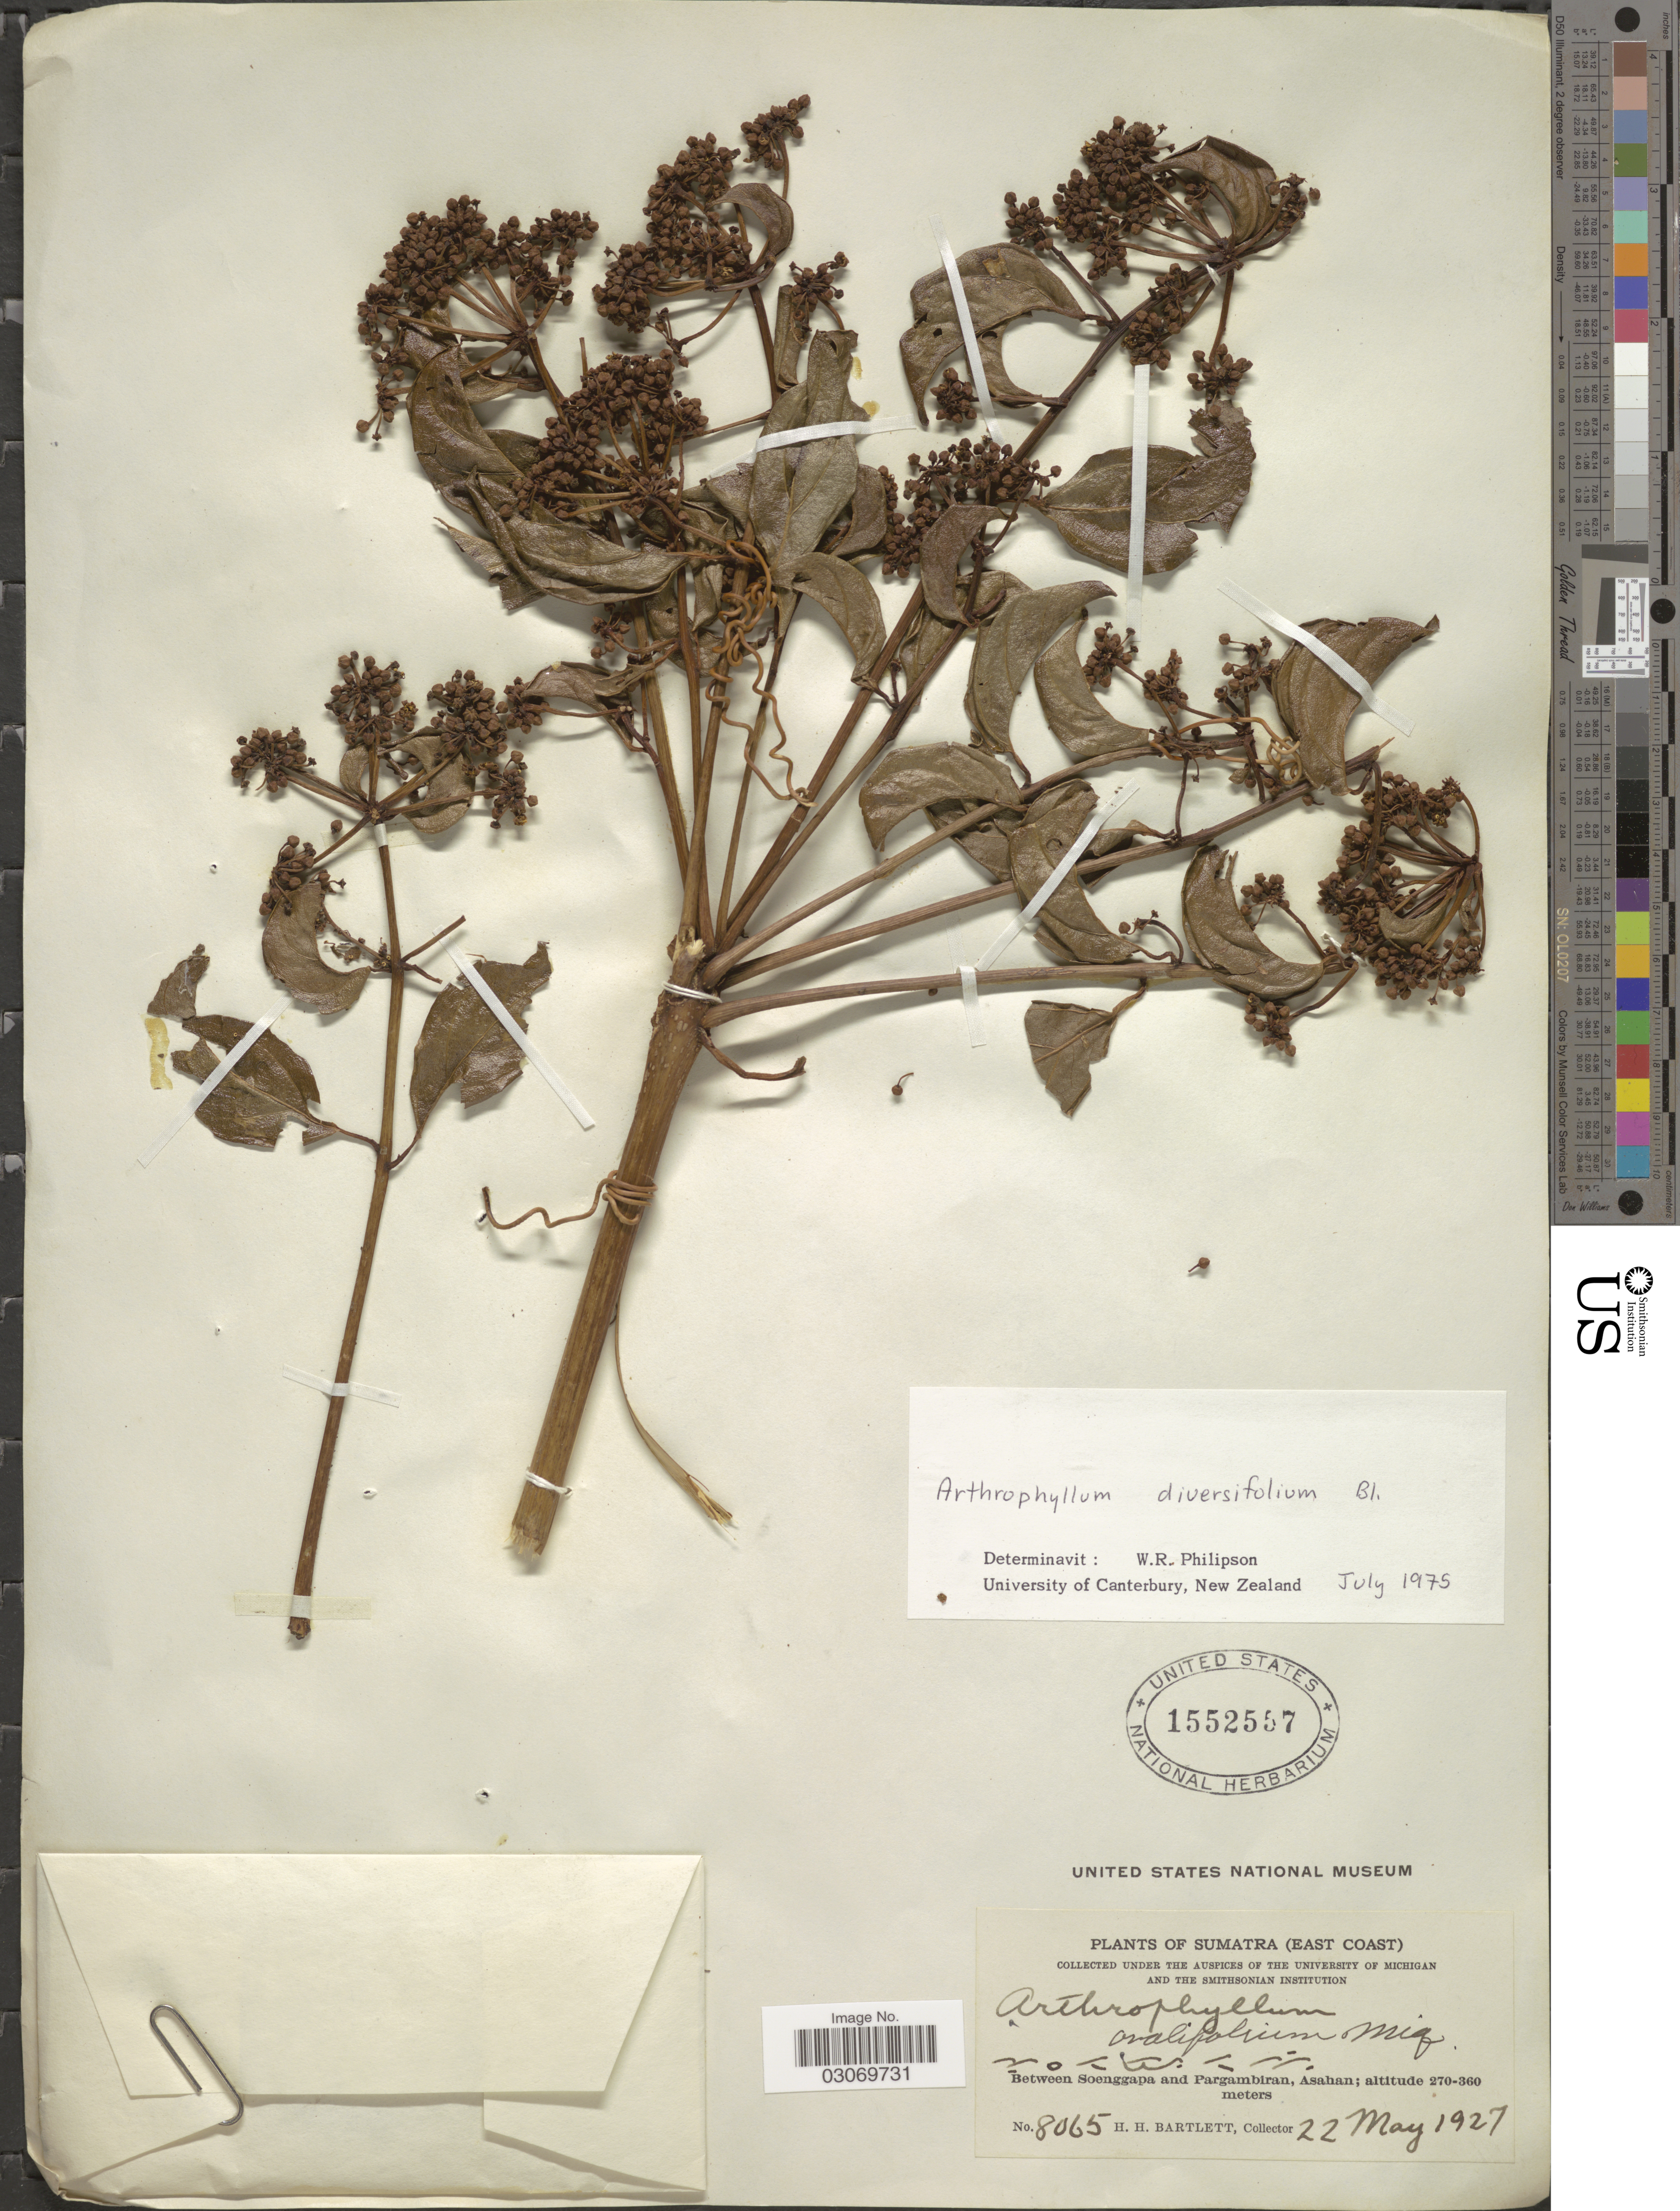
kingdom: Plantae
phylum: Tracheophyta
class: Magnoliopsida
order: Apiales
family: Araliaceae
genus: Arthrophyllum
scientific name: Arthrophyllum diversifolium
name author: Blume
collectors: H. H. Bartlett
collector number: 8065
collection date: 1927-05-22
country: Indonesia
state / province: Sumatra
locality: (East Coast), Between Soenggapa and Pargambiran, Asahan.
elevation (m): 270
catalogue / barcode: US 1552557